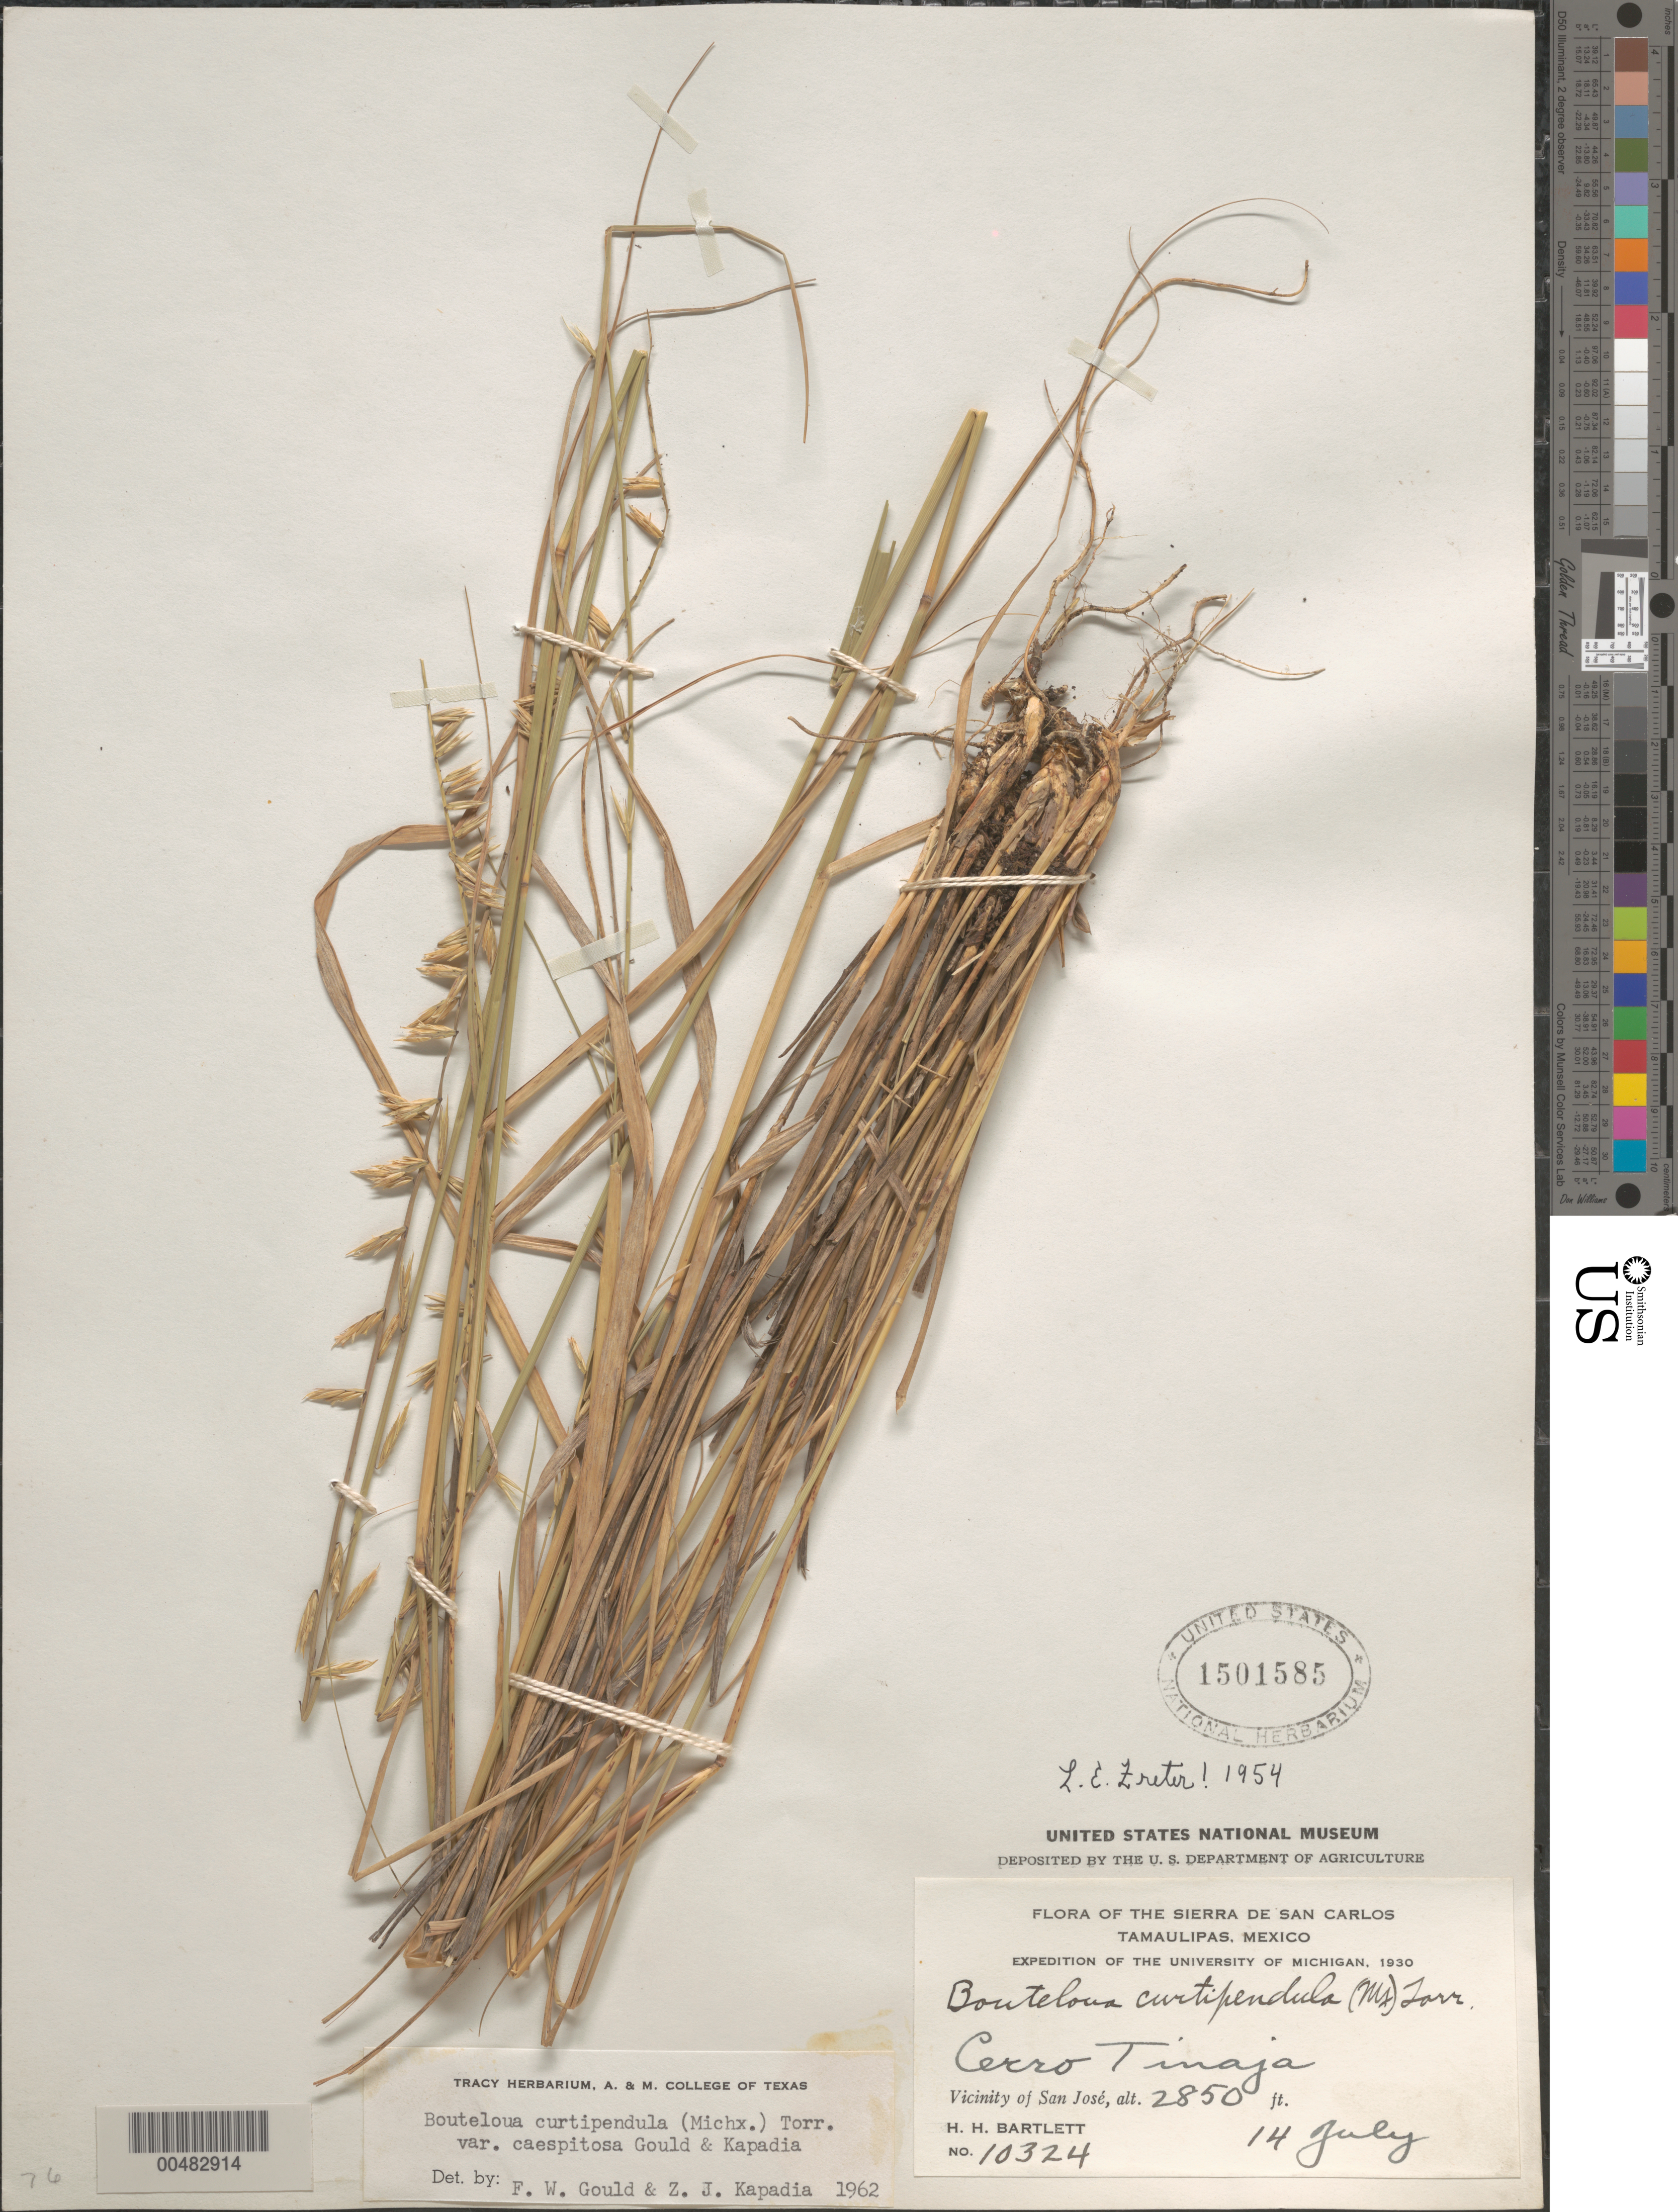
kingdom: Plantae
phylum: Tracheophyta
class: Liliopsida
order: Poales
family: Poaceae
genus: Bouteloua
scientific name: Bouteloua curtipendula var. caespitosa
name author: Gould & Kapadia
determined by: Gould, F. W.; Kapadia, Zarir J.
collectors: H. H. Bartlett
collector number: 10324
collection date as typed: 14 Jul 1930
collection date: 1930-07-14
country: Mexico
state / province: Tamaulipas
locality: Sierra de San Carlos, Cerro Tinaja, vicinity of San José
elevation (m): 869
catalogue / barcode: US 1501585